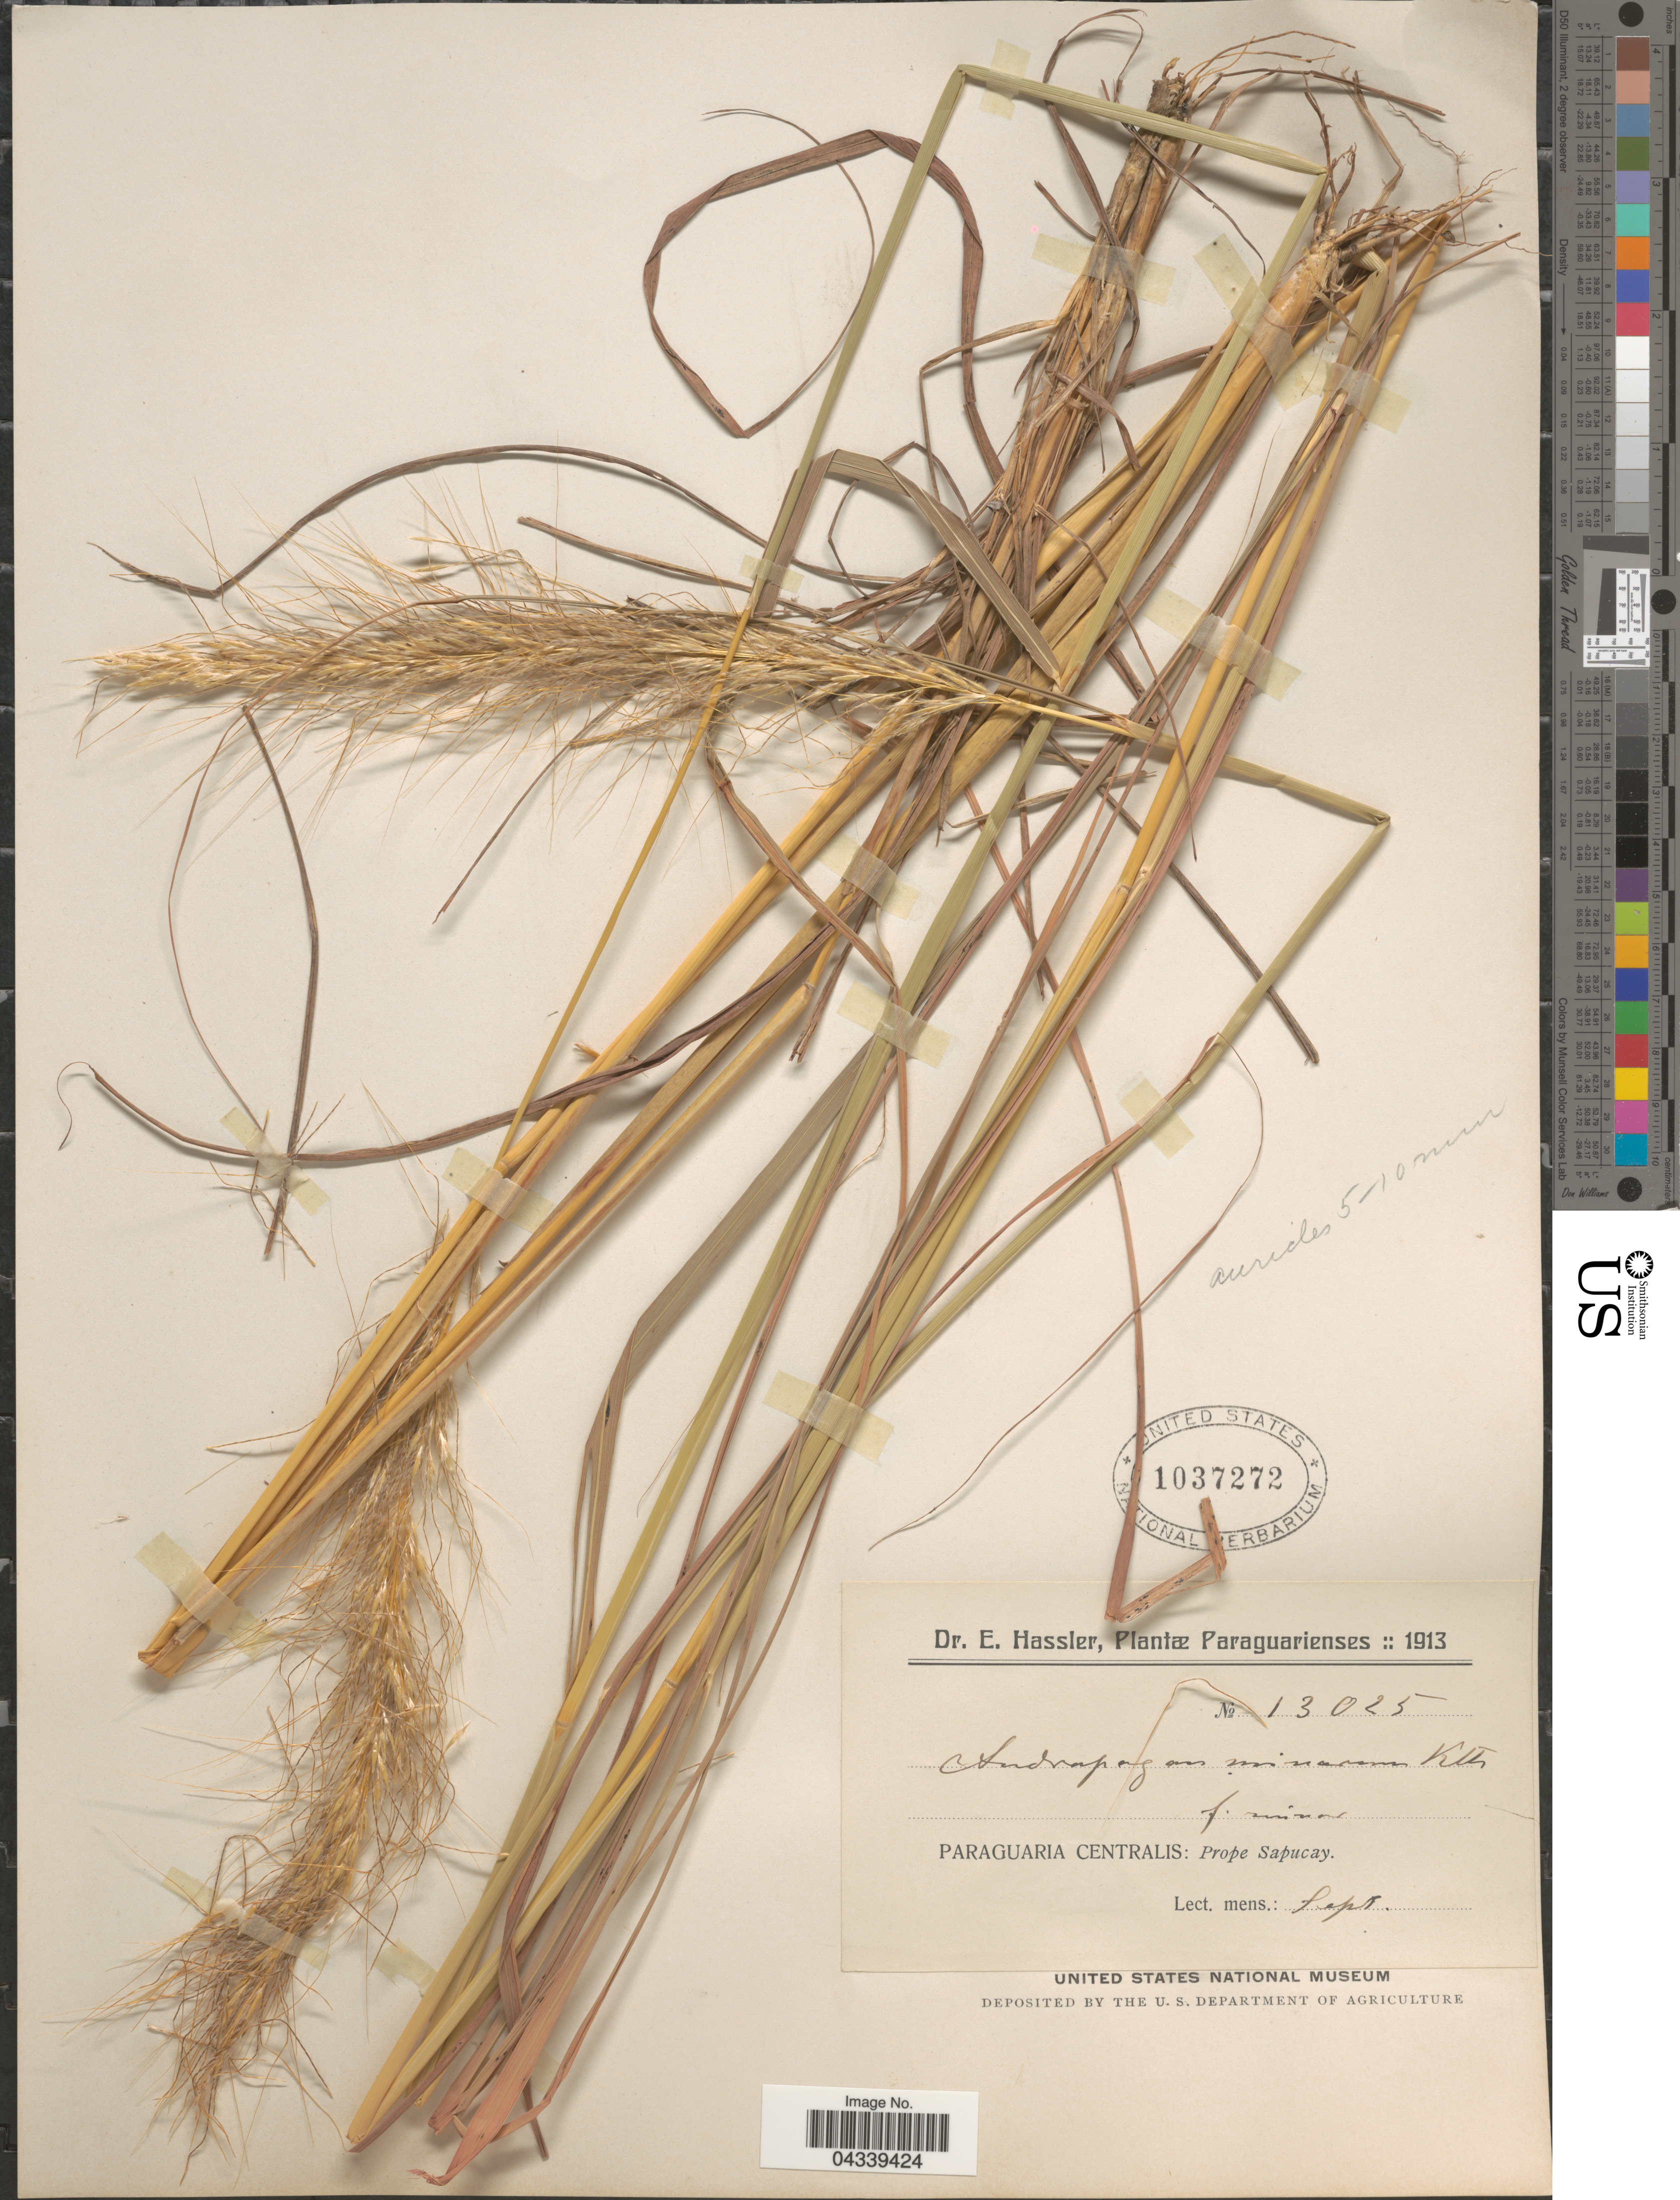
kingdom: Plantae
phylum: Tracheophyta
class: Liliopsida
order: Poales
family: Poaceae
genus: Sorghastrum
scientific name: Sorghastrum balansae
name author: (Hack.) Dávila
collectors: E. Hassler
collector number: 13025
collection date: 1913-09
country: Paraguay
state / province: Paraguari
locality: Paraguarienses. Paraguaria Centralis: Prope Sapucay.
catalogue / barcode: US 1037272